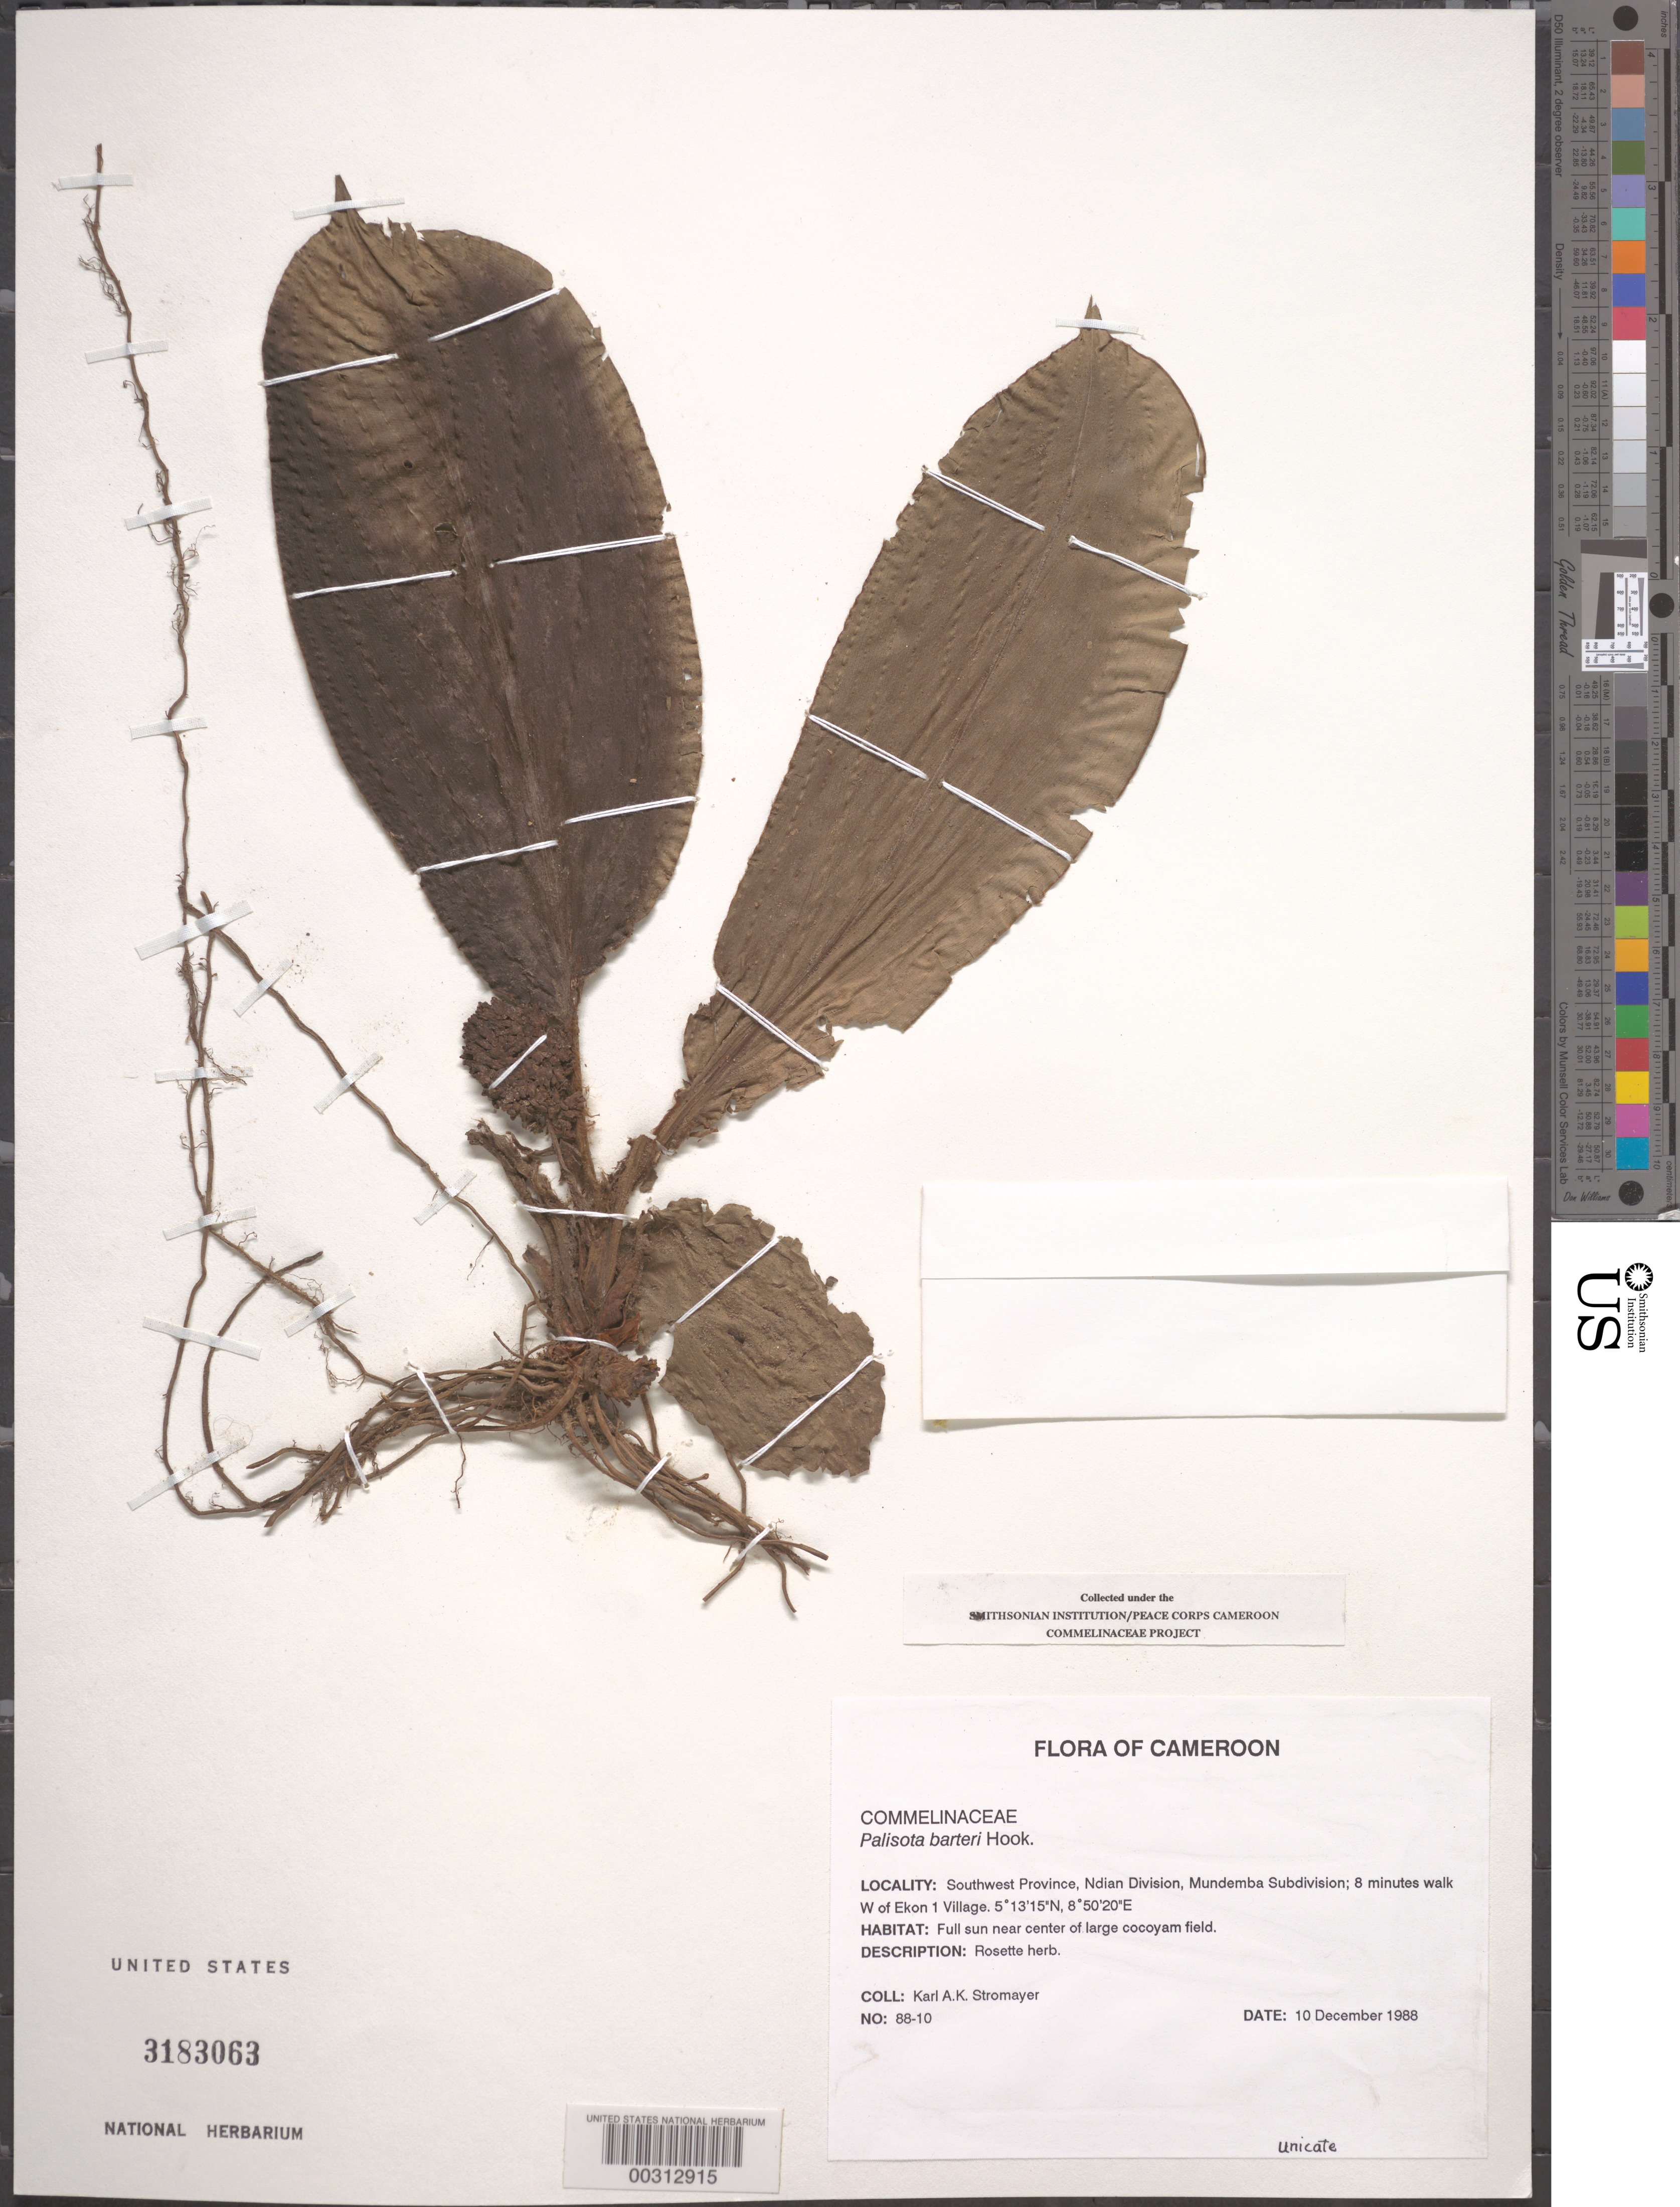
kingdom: Plantae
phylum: Tracheophyta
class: Liliopsida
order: Commelinales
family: Commelinaceae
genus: Palisota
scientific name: Palisota barteri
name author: Hook.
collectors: K. A. Stromayer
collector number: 88-10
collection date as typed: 10 Dec 1988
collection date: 1988-12-10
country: Cameroon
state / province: Sud-Ouest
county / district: Ndian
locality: Ndian div, mundemba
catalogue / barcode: US 3183063